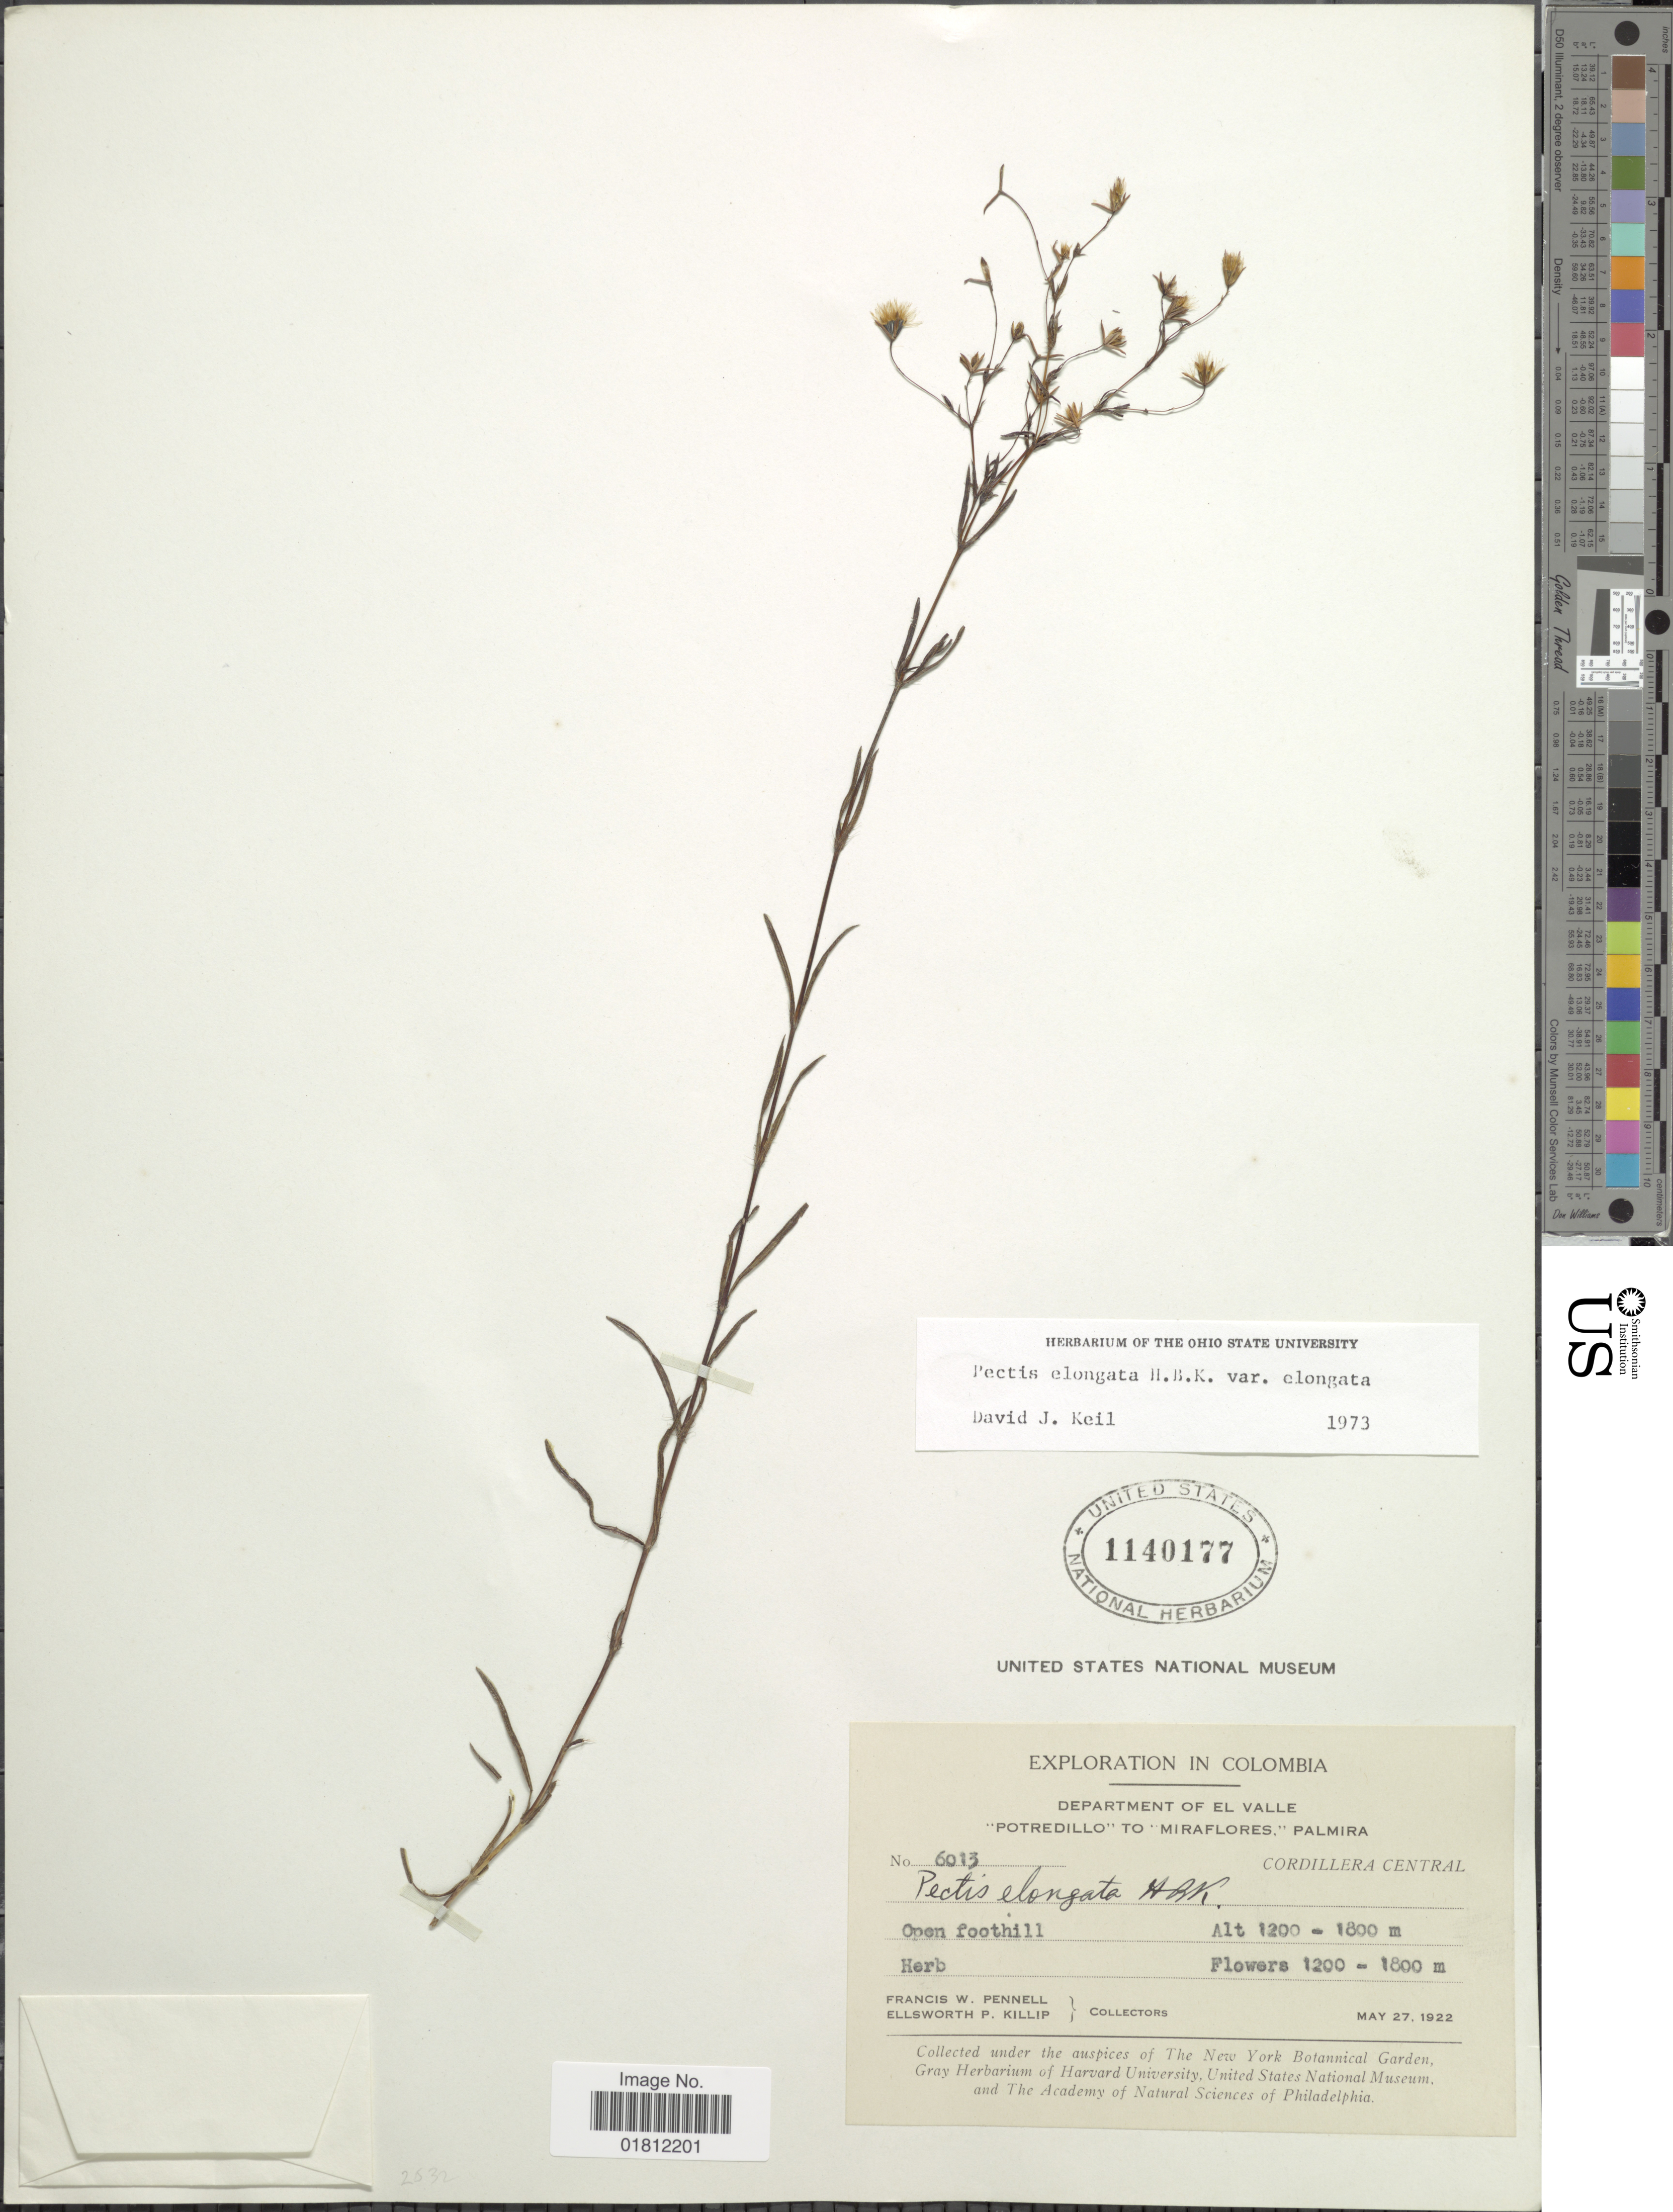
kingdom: Plantae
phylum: Tracheophyta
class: Magnoliopsida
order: Asterales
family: Asteraceae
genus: Pectis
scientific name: Pectis elongata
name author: Kunth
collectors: F. W. Pennell & E. P. Killip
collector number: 6013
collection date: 1922-05-27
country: Colombia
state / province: Valle del Cauca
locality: Department of El Valle. "Potredillo"to"Miraflores, " Palmira, Cordillera Central.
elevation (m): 1200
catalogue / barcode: US 1140177